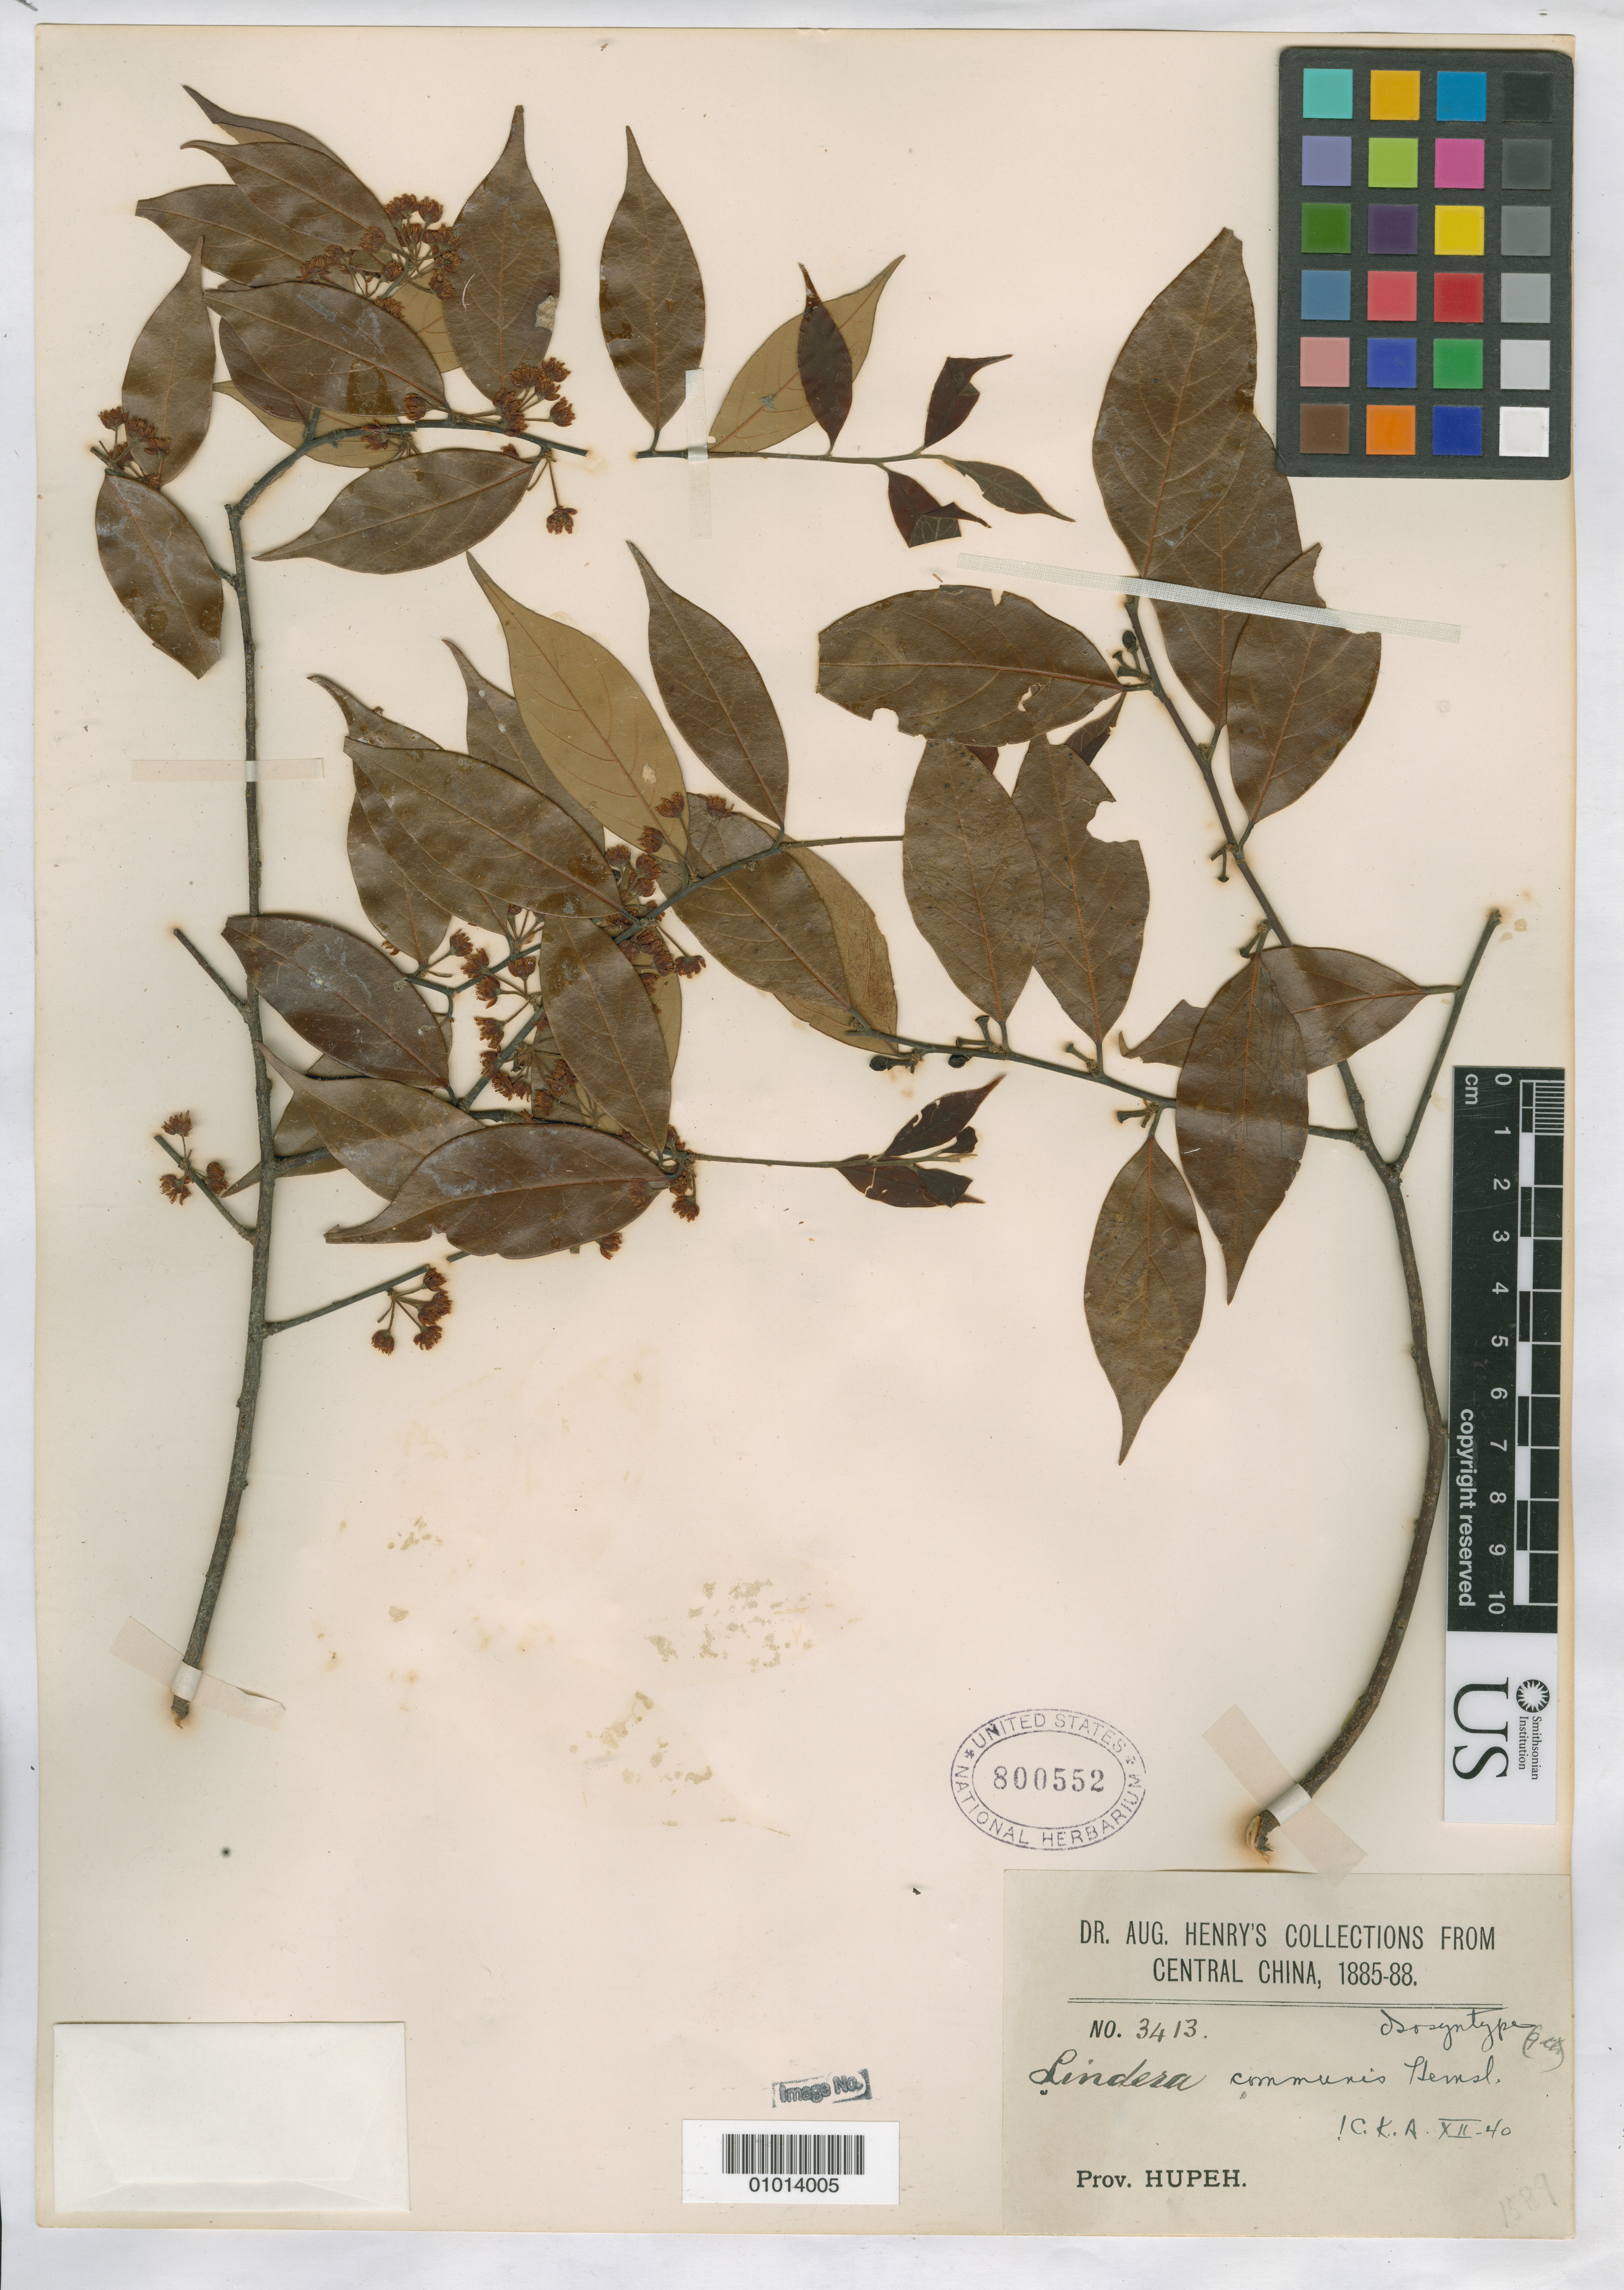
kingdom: Plantae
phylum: Tracheophyta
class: Magnoliopsida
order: Laurales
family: Lauraceae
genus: Lindera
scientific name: Lindera communis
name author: Hemsl.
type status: Isosyntype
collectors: A. Henry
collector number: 3413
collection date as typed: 1885 to 1888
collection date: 1885/1888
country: China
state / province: Hubei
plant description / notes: Specimen ex John Donnell Smith herbarium.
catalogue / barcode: US 800552